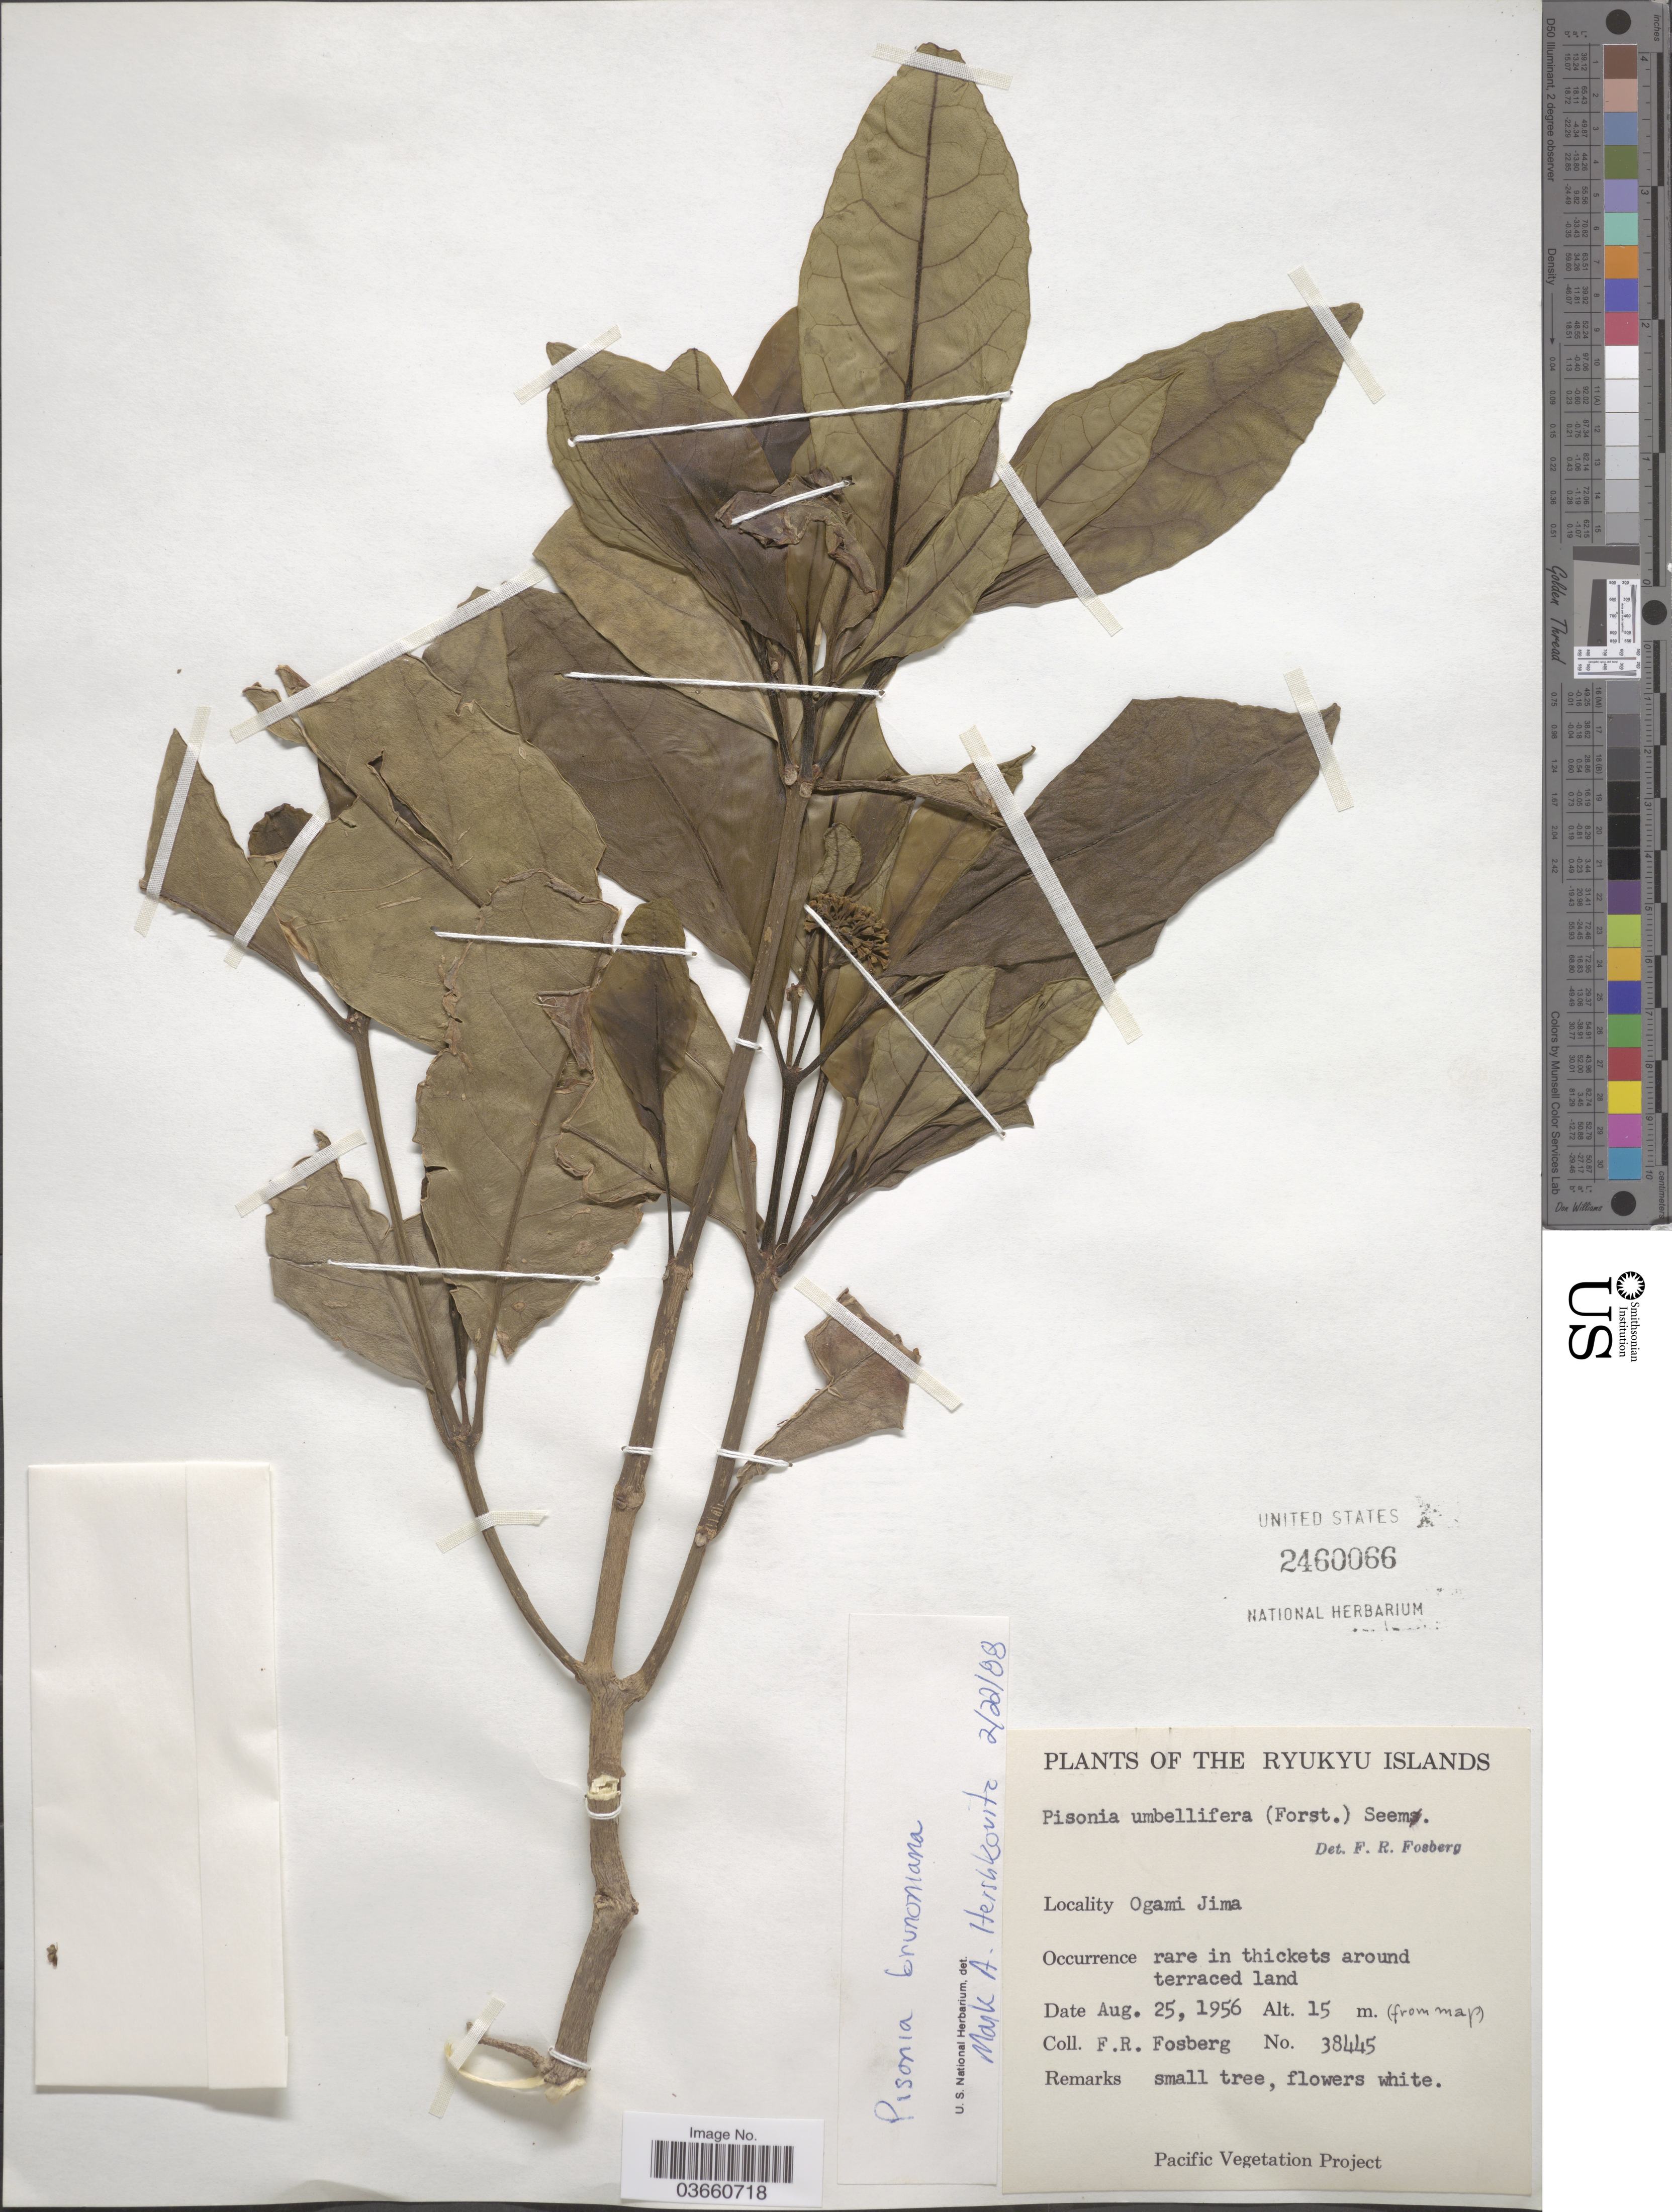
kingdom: Plantae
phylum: Tracheophyta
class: Magnoliopsida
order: Caryophyllales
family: Nyctaginaceae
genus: Pisonia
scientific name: Pisonia brunoniana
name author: Endl.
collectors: F. R. Fosberg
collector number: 38445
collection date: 1956-08-25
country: Japan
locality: The Ryukyu Islands. Ogami Jima.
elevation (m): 15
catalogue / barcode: US 2460066